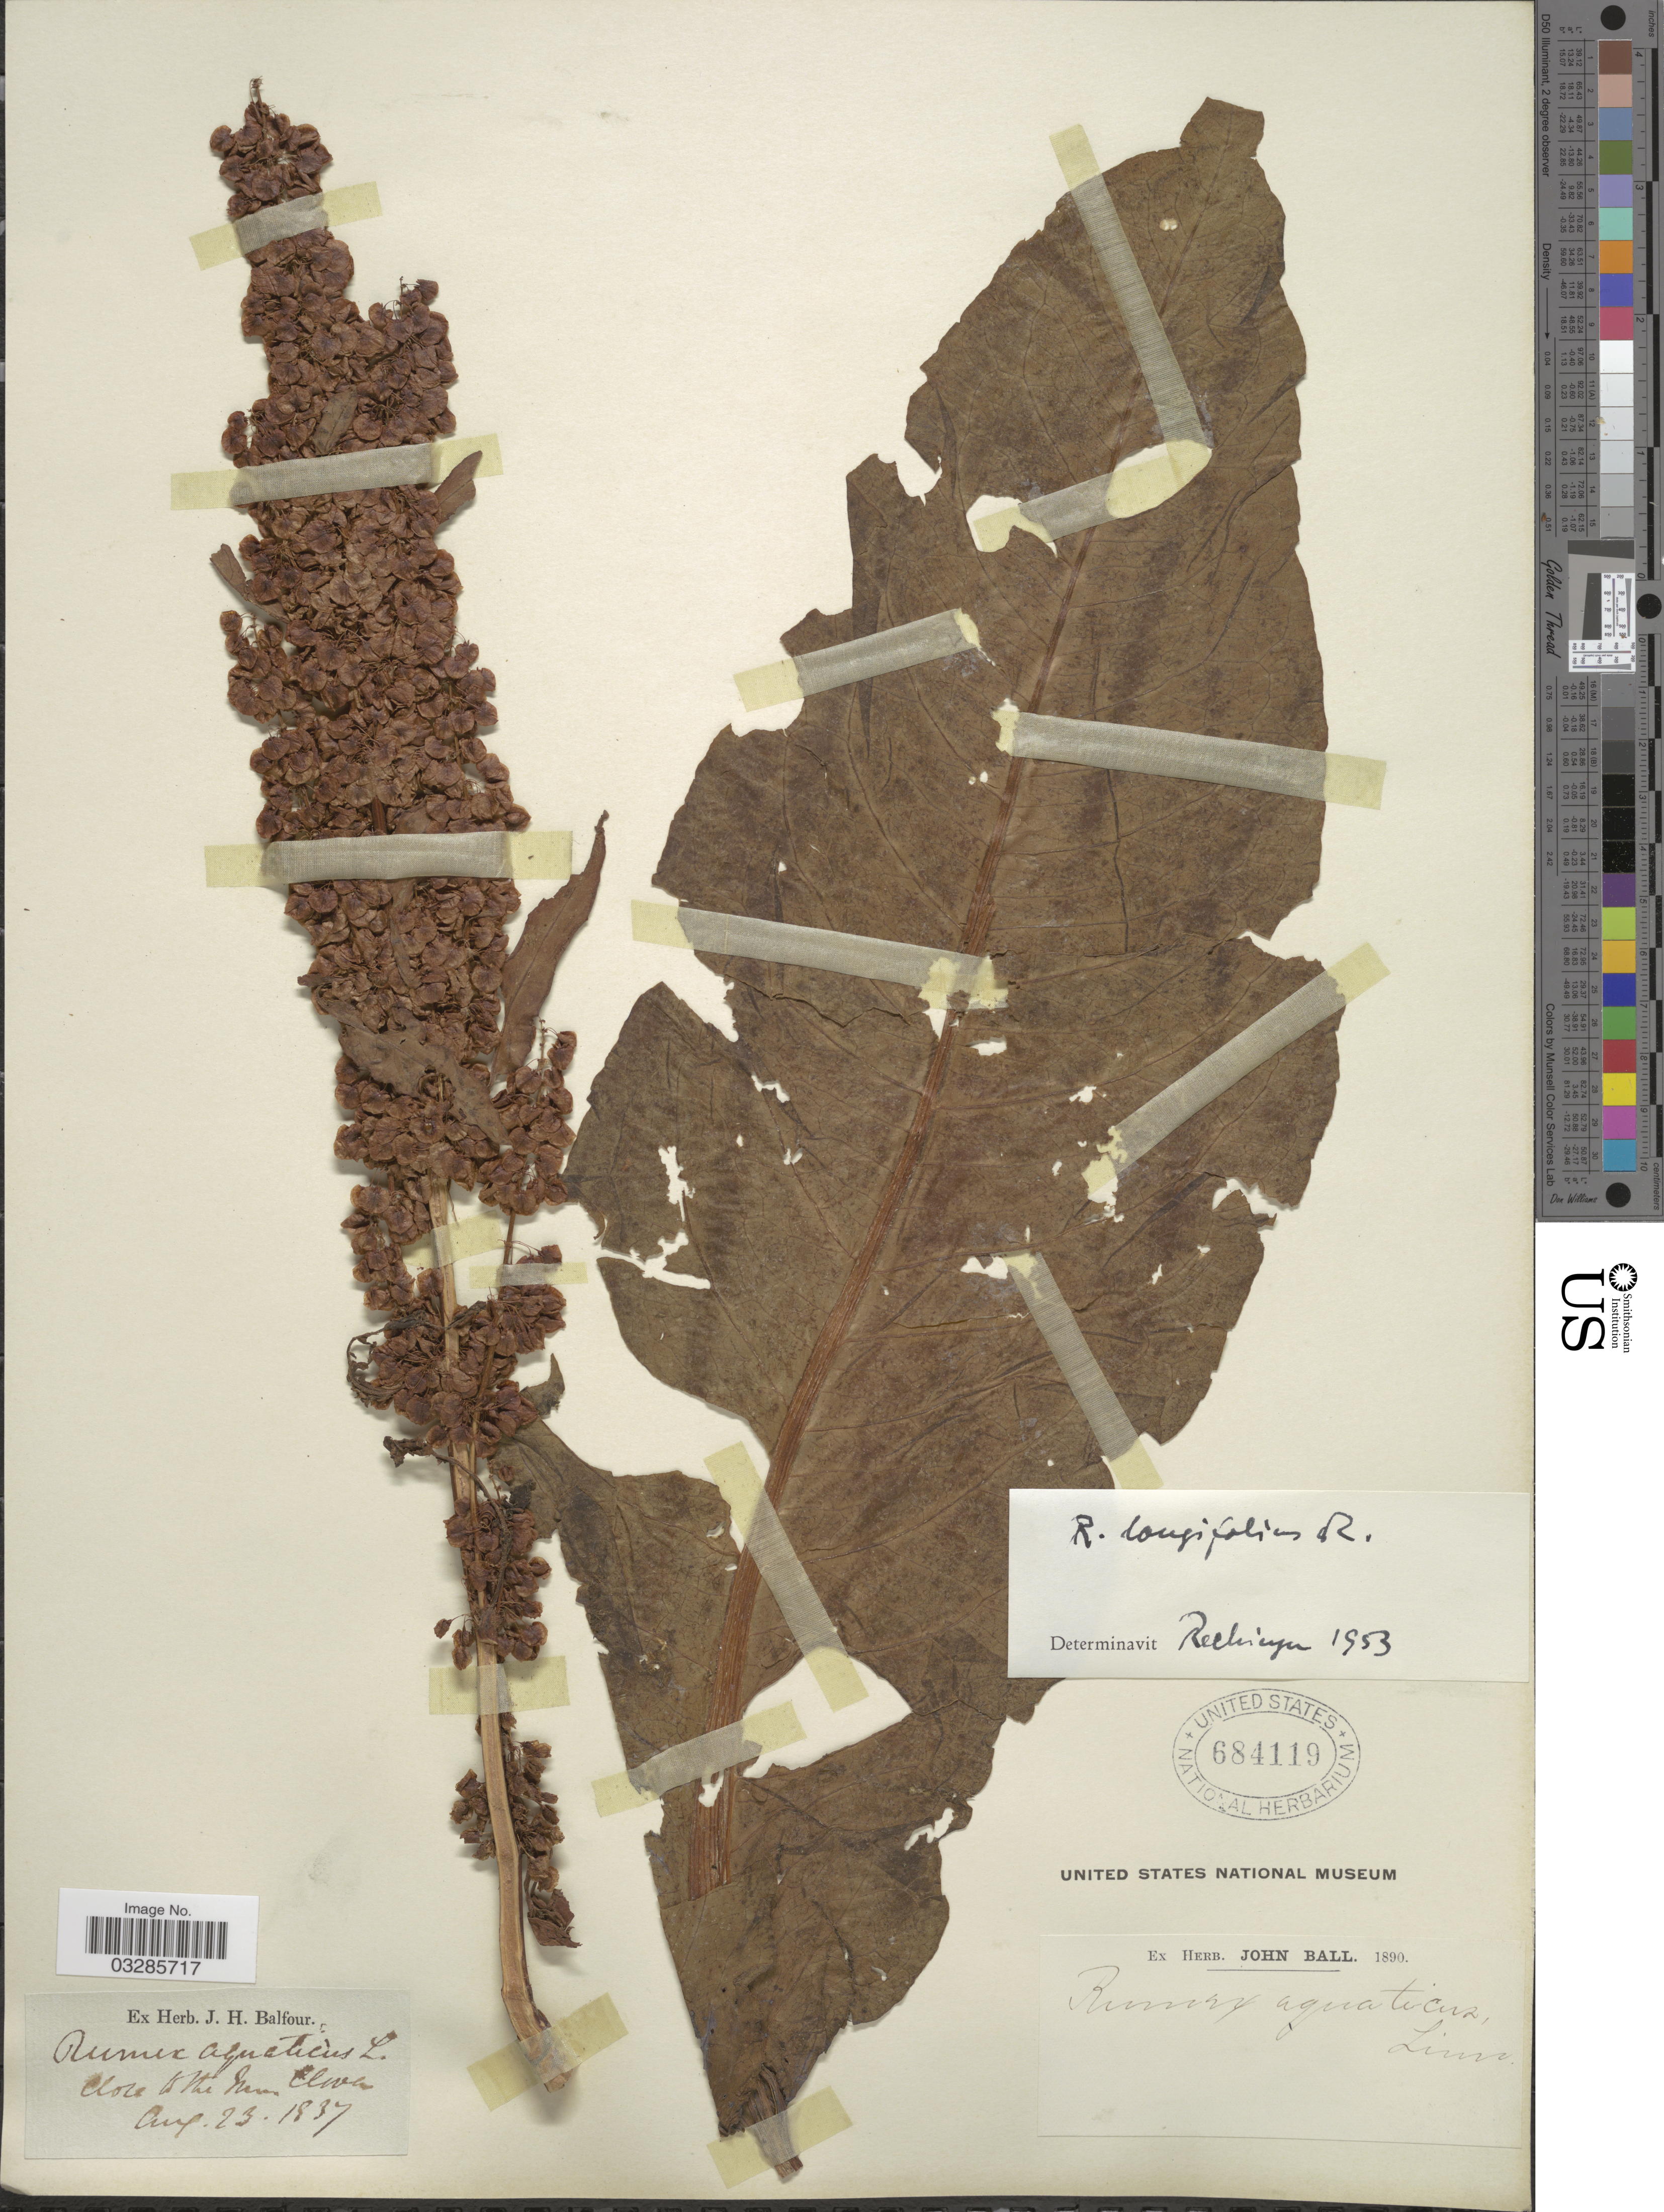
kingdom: Plantae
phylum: Tracheophyta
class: Magnoliopsida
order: Caryophyllales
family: Polygonaceae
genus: Rumex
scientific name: Rumex domesticus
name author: Hartm.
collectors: ex herb. J. H. Balfour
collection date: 1837-08-23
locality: Close to the New Elwa. [interpreted]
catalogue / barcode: US 684119